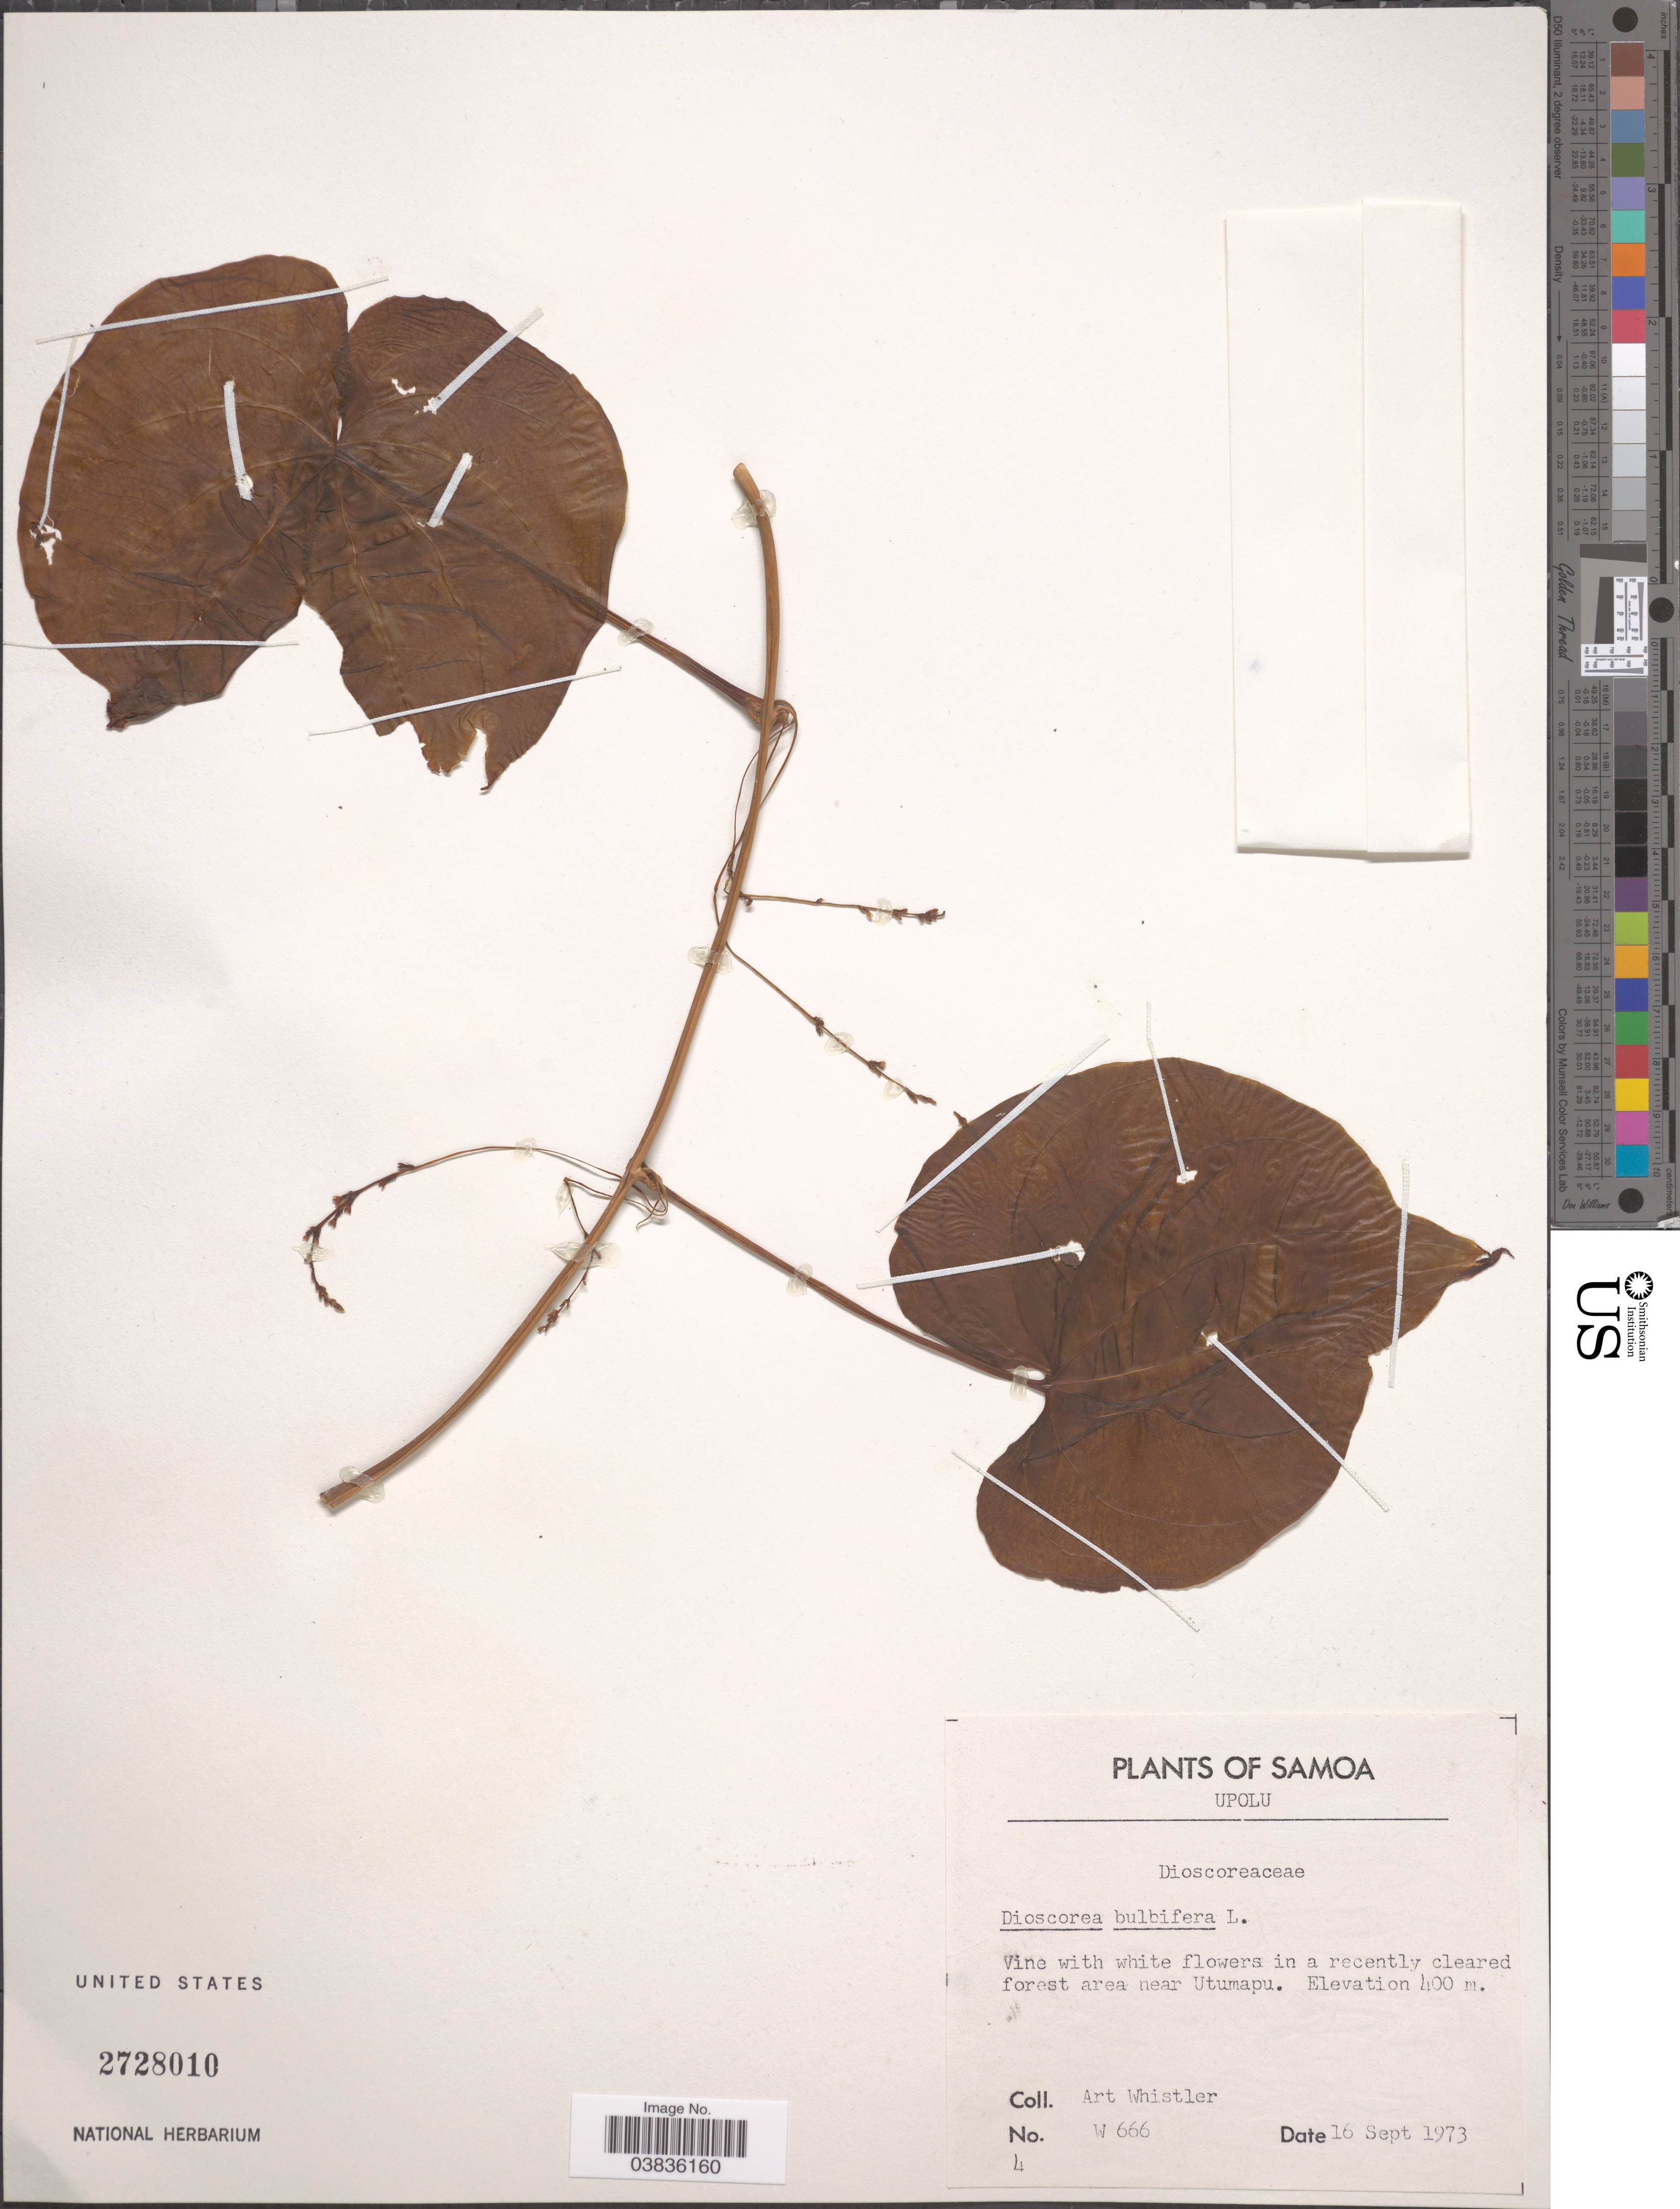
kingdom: Plantae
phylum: Tracheophyta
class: Liliopsida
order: Dioscoreales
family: Dioscoreaceae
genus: Dioscorea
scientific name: Dioscorea bulbifera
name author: L.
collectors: A. Whistler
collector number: W 666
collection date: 1973-09-16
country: Samoa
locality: Samoa. Upolu. Forest area near Utumapu.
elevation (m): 400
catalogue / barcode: US 2728010